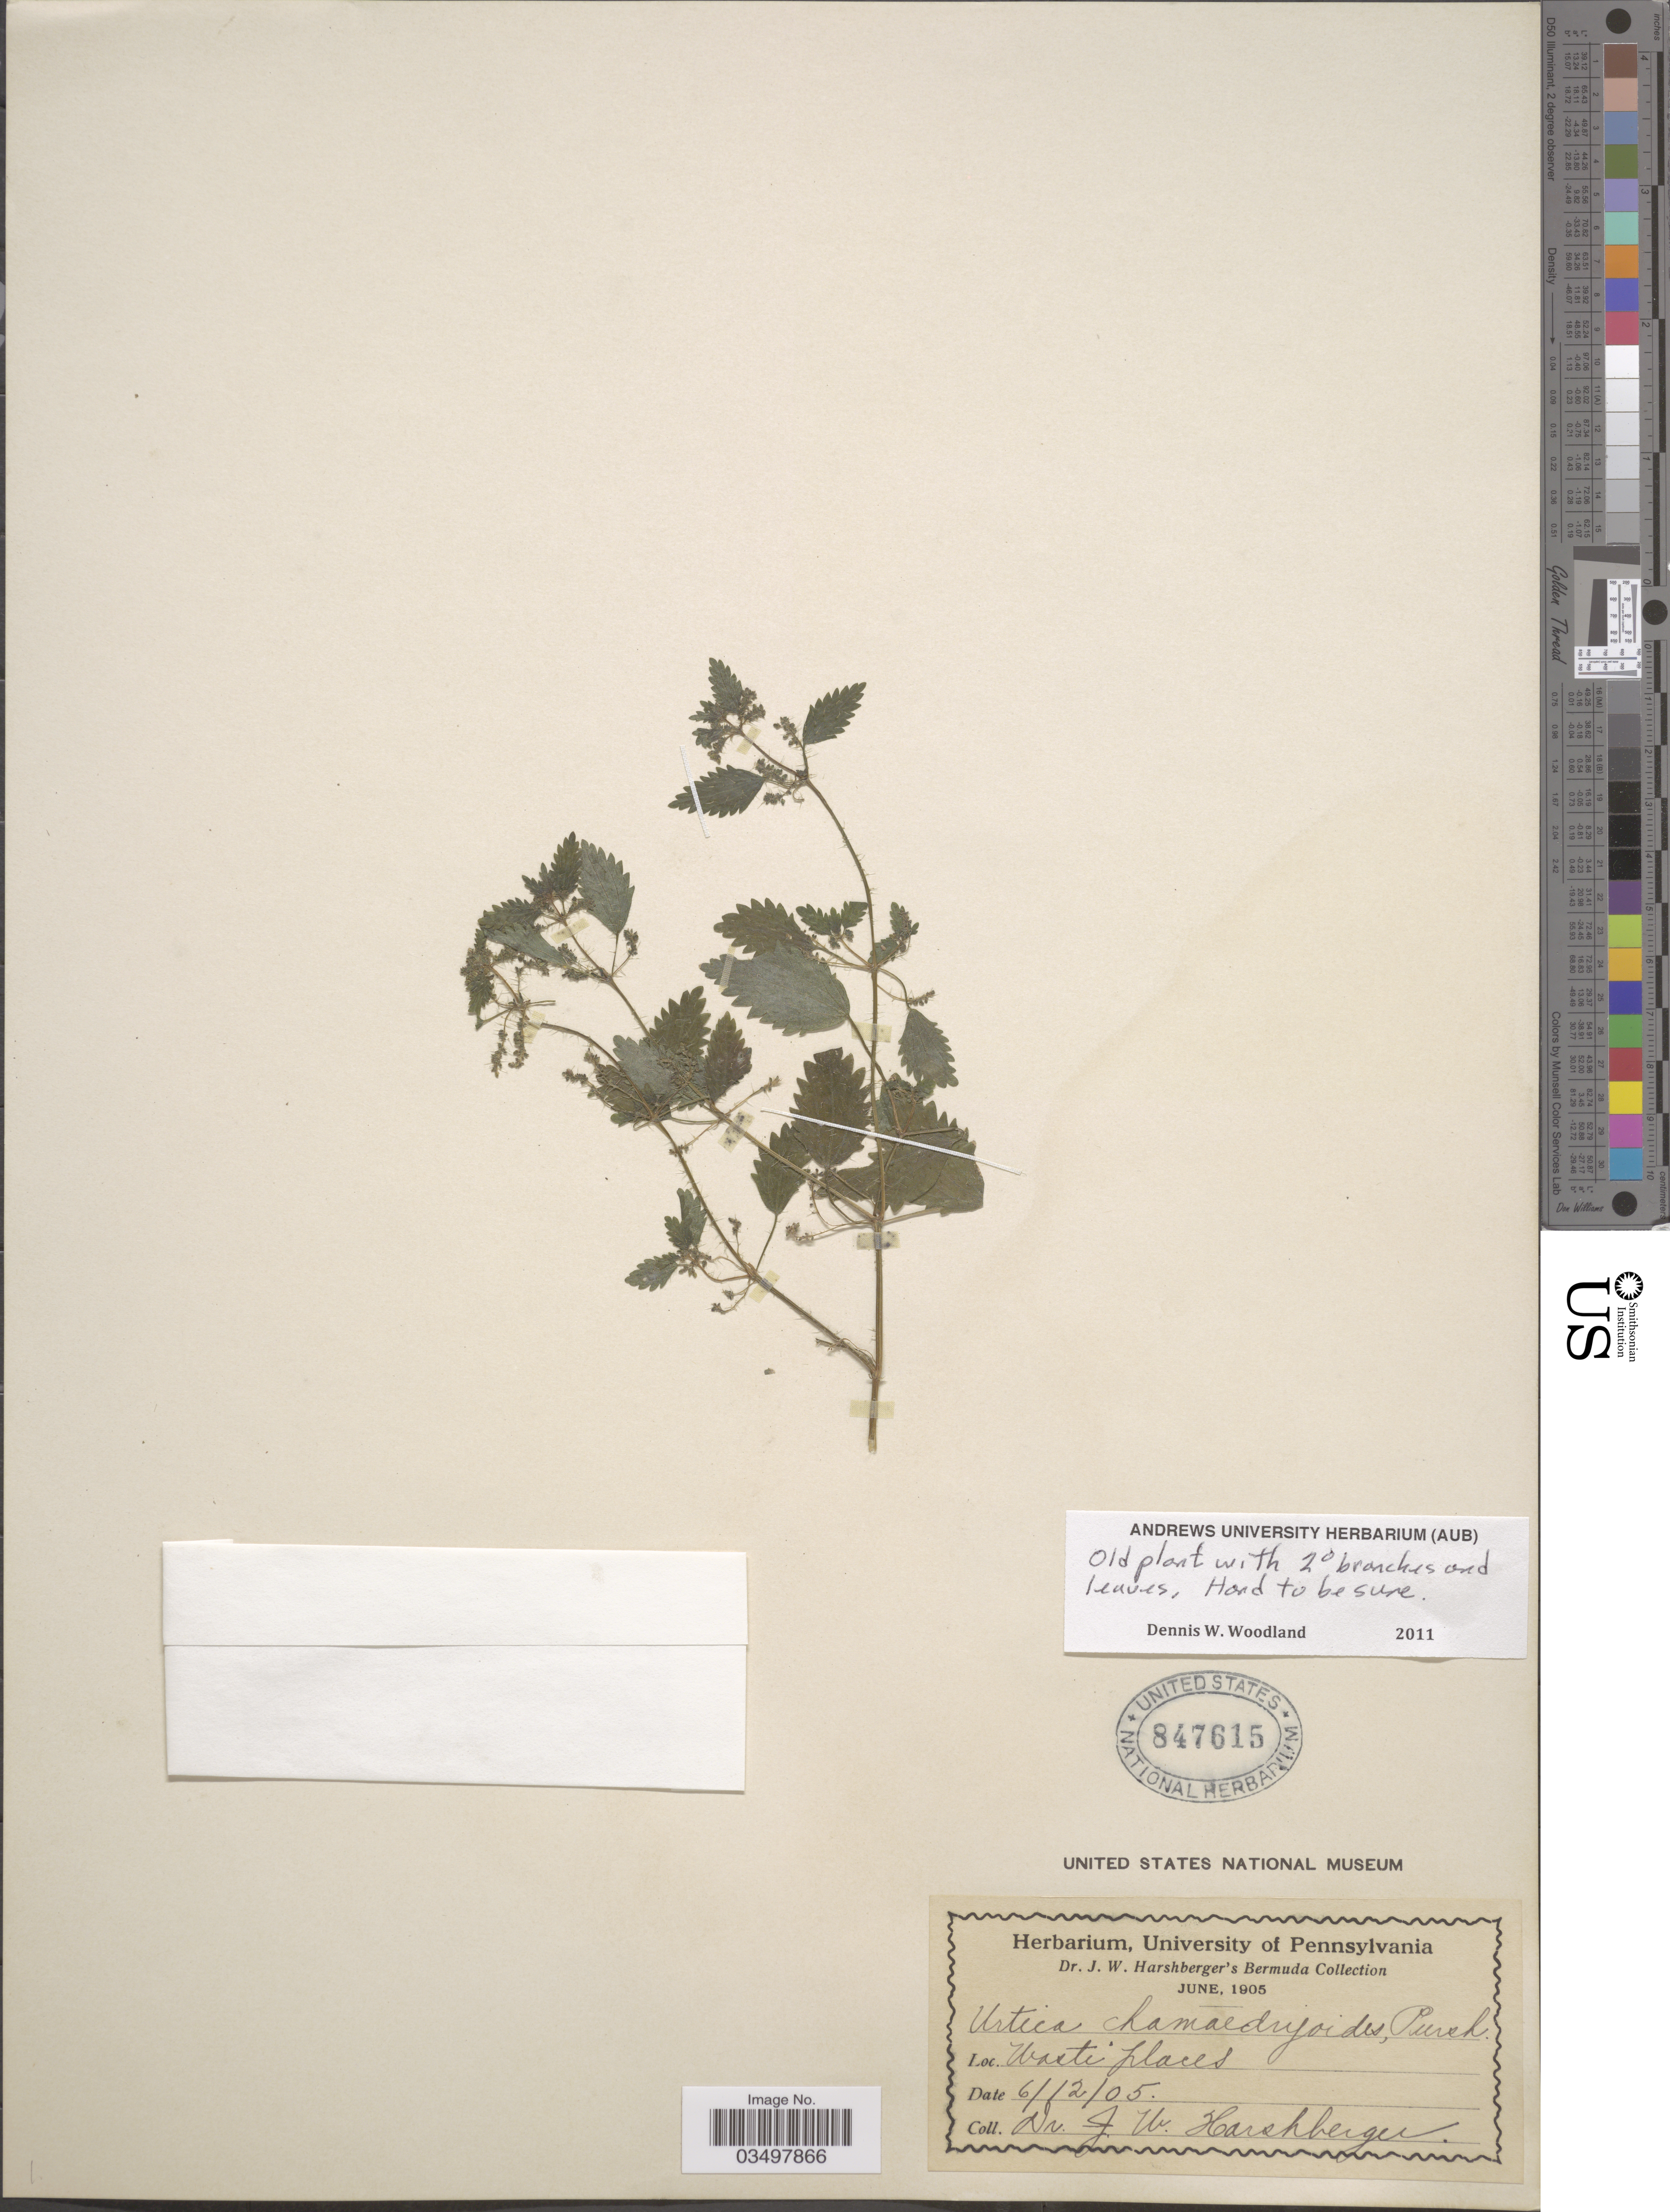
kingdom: Plantae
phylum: Tracheophyta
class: Magnoliopsida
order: Rosales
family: Urticaceae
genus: Urtica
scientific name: Urtica chamaedryoides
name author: Pursh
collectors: J. W. Harshberger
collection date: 1905-06-12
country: United States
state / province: Pennsylvania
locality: Waste places.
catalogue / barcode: US 847615